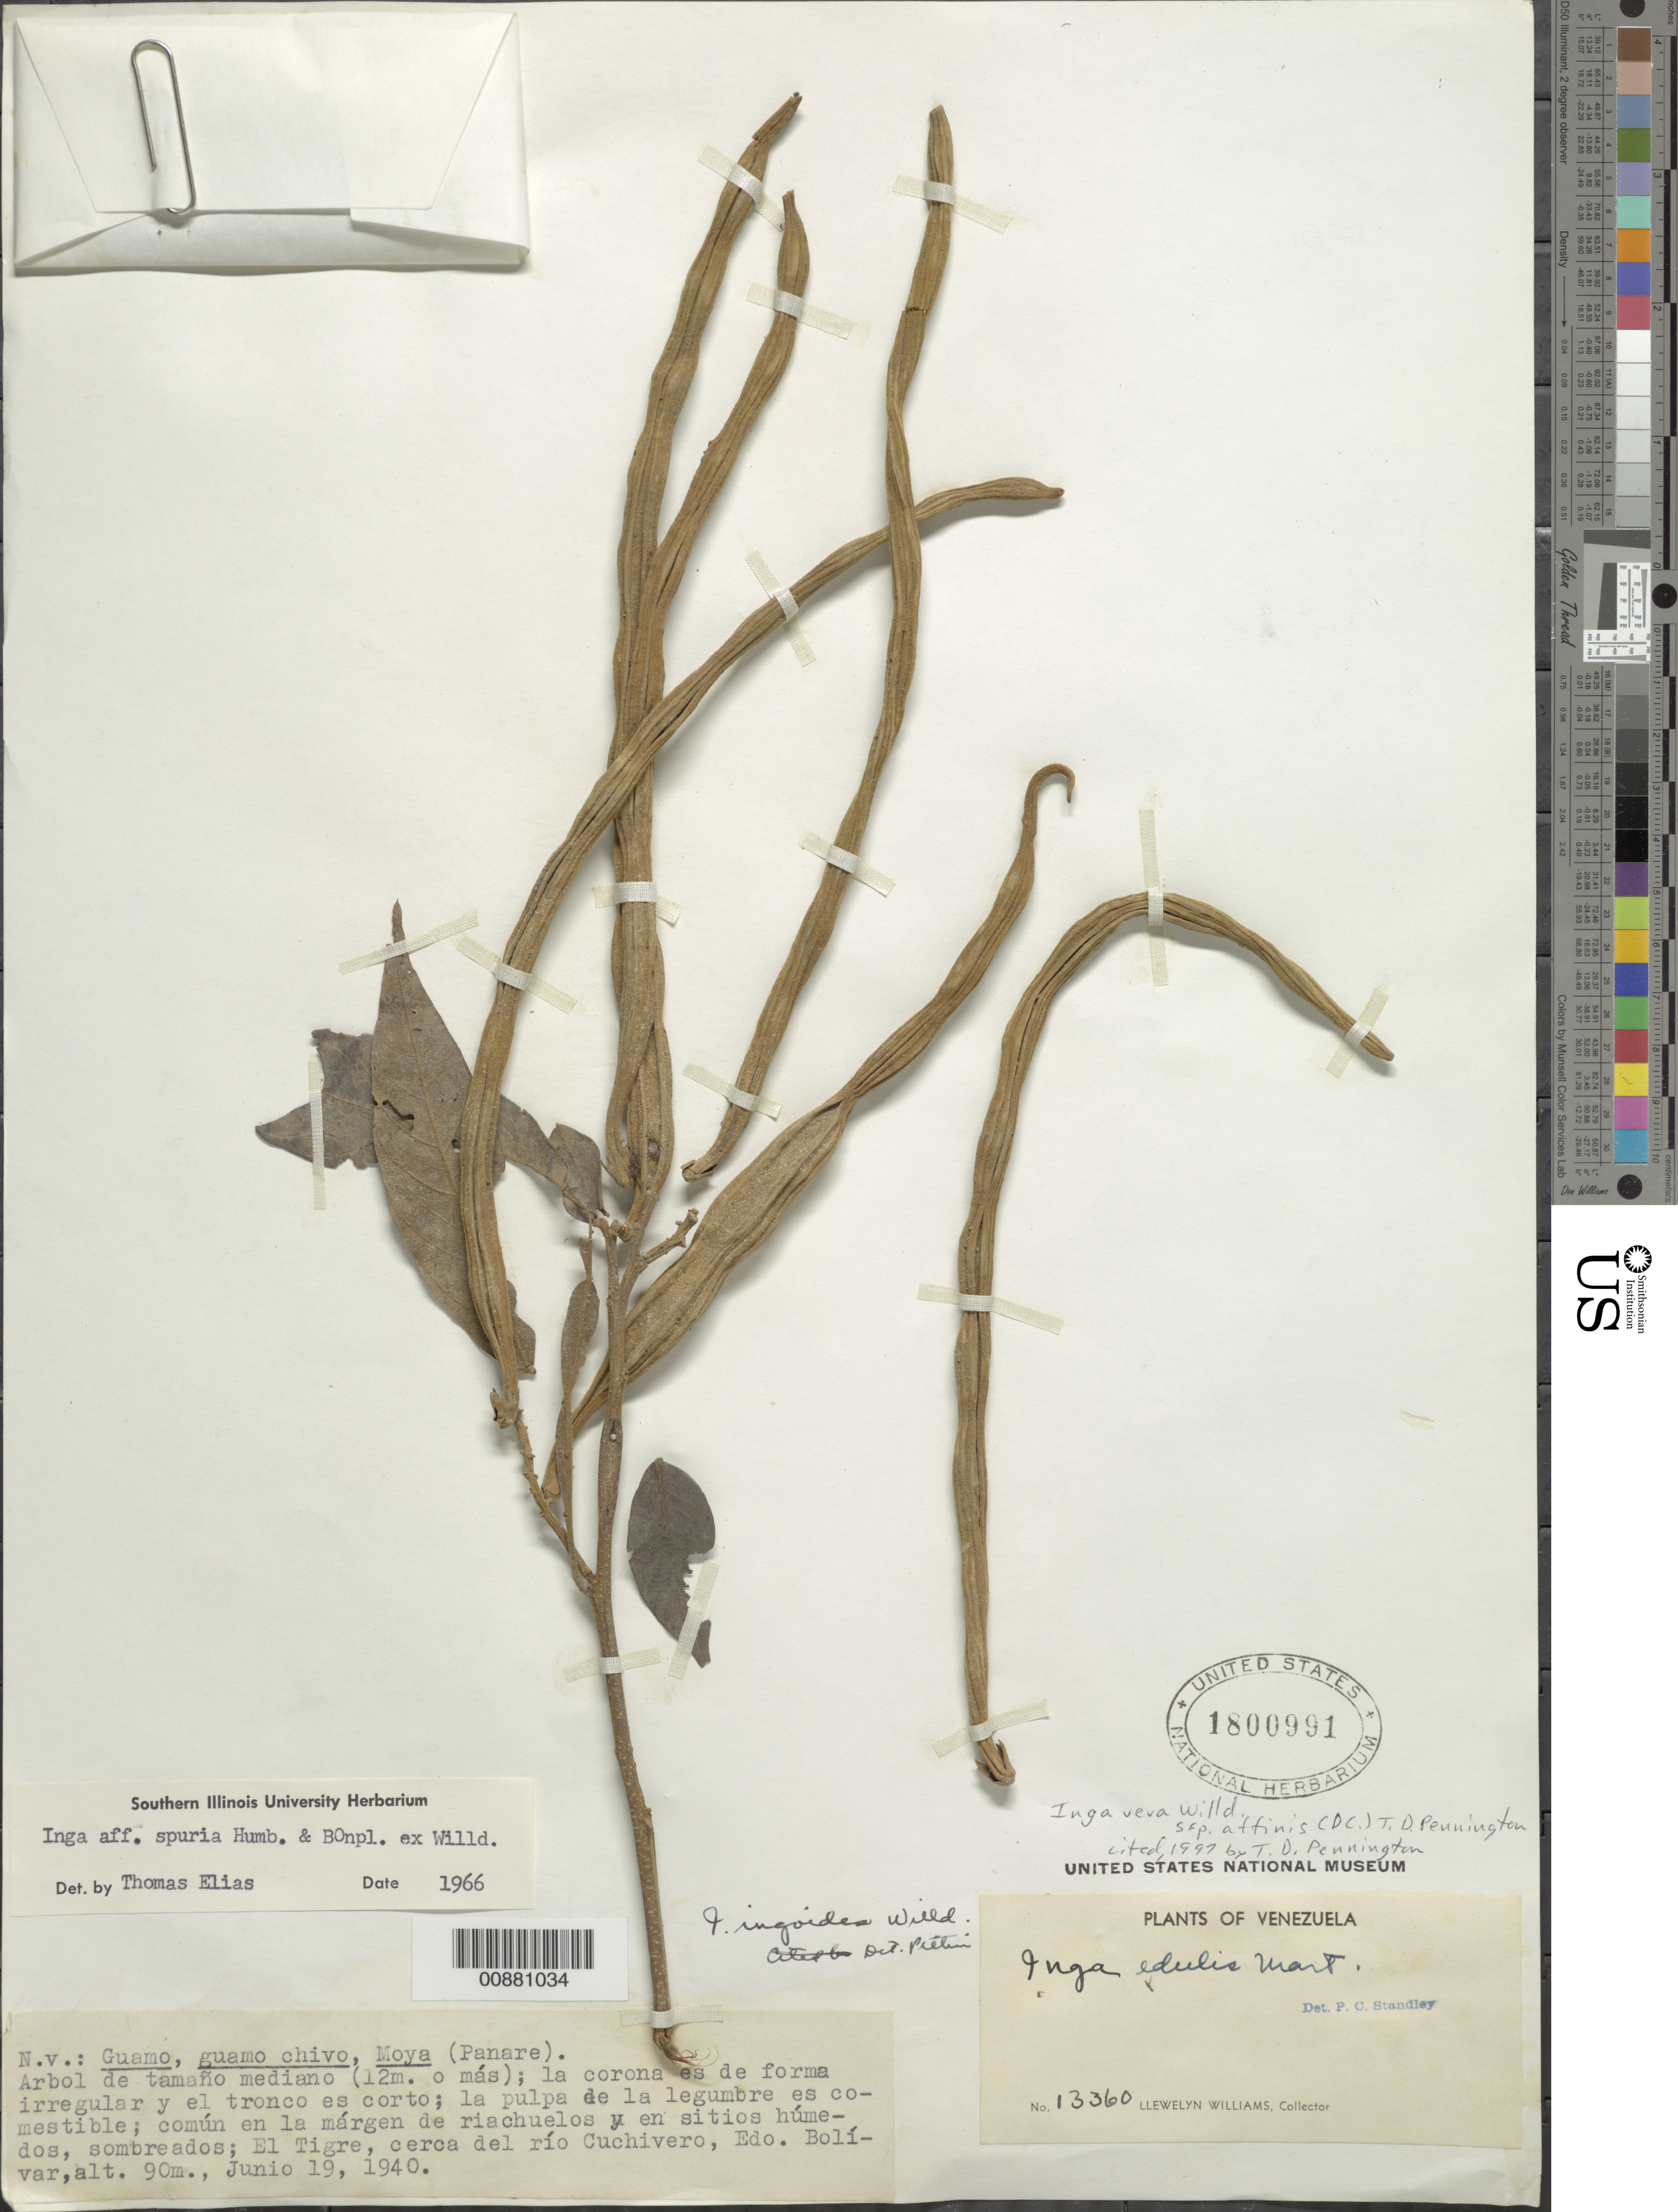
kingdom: Plantae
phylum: Tracheophyta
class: Magnoliopsida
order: Fabales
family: Fabaceae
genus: Inga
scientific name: Inga vera subsp. affinis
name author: (DC.) T.D. Penn.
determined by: Pennington, T. D., (K)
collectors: Ll. Williams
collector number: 13360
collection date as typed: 19-Jun-40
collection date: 1940-06-19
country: Venezuela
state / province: Bolívar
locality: El Tigre, cerca de El Río Cuchivero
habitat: Margen de riachuelos y en sitios humedos, sombreados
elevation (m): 90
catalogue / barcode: US 1800991